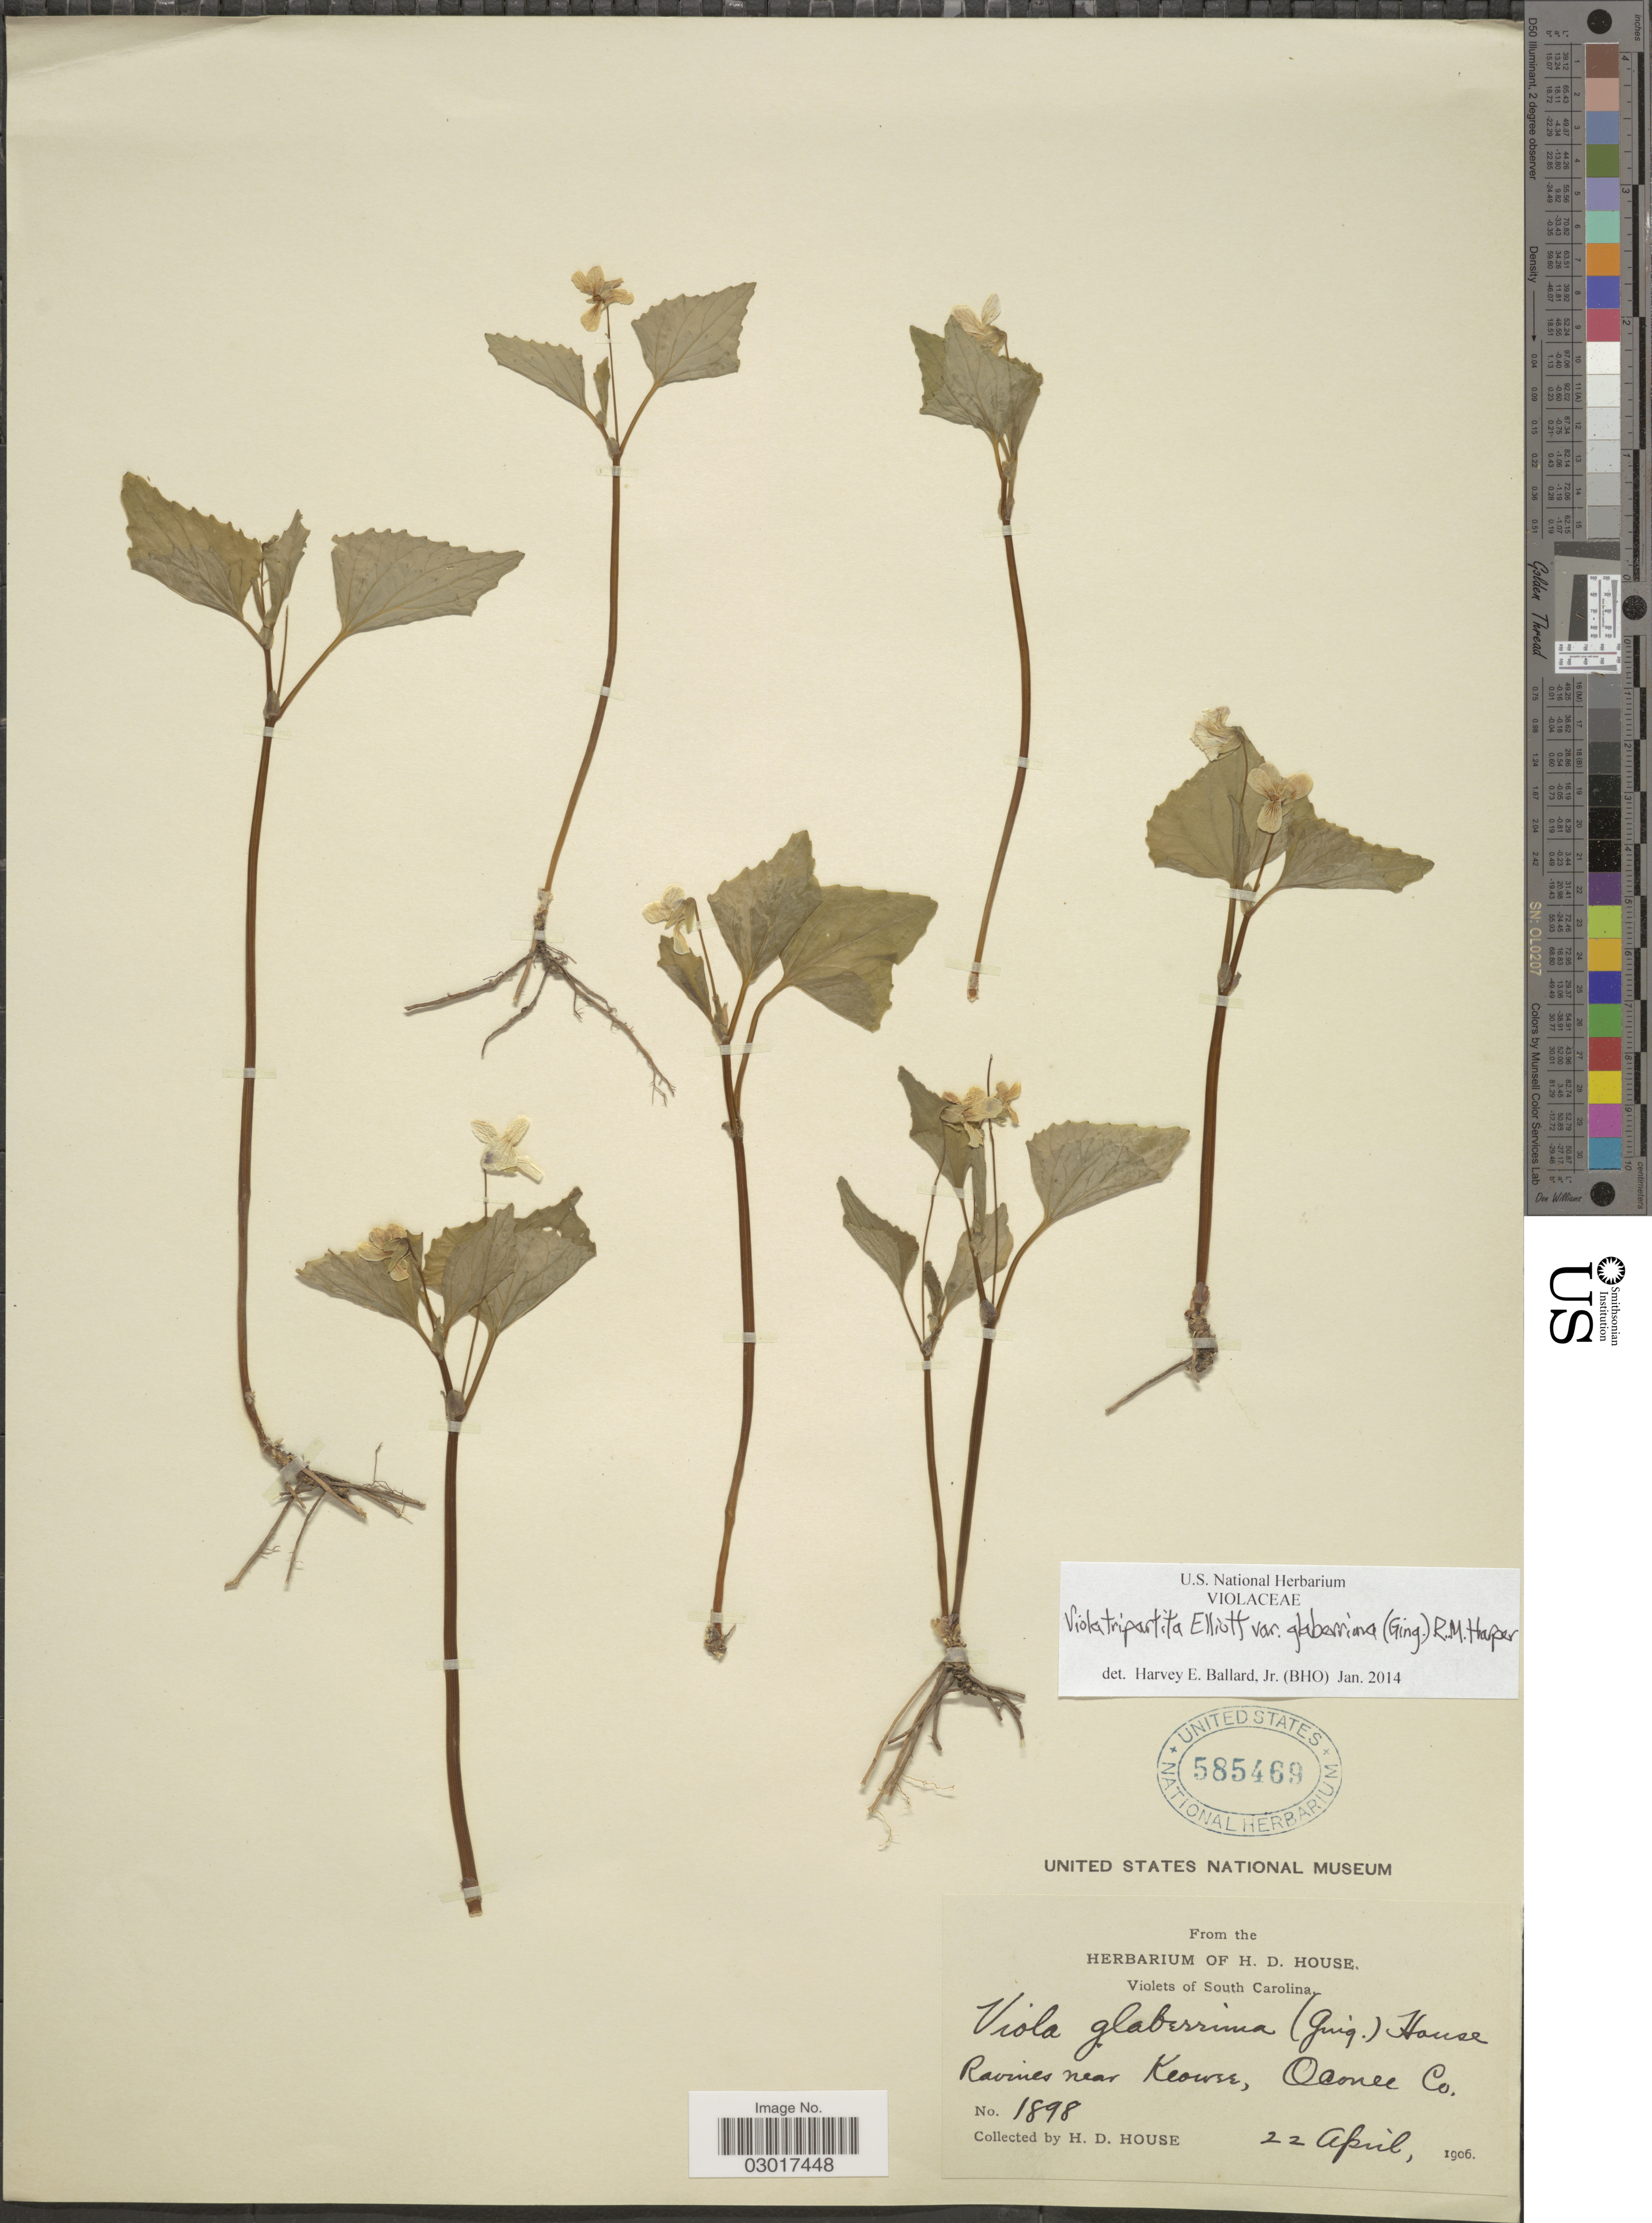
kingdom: Plantae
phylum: Tracheophyta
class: Magnoliopsida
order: Malpighiales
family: Violaceae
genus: Viola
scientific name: Viola tripartita var. glaberrima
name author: (Ging.) R.M. Harper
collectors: H. D. House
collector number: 1898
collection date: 1906-04-22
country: United States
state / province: South Carolina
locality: Ravines near Keowee, Oconee Co.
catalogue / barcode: US 585469